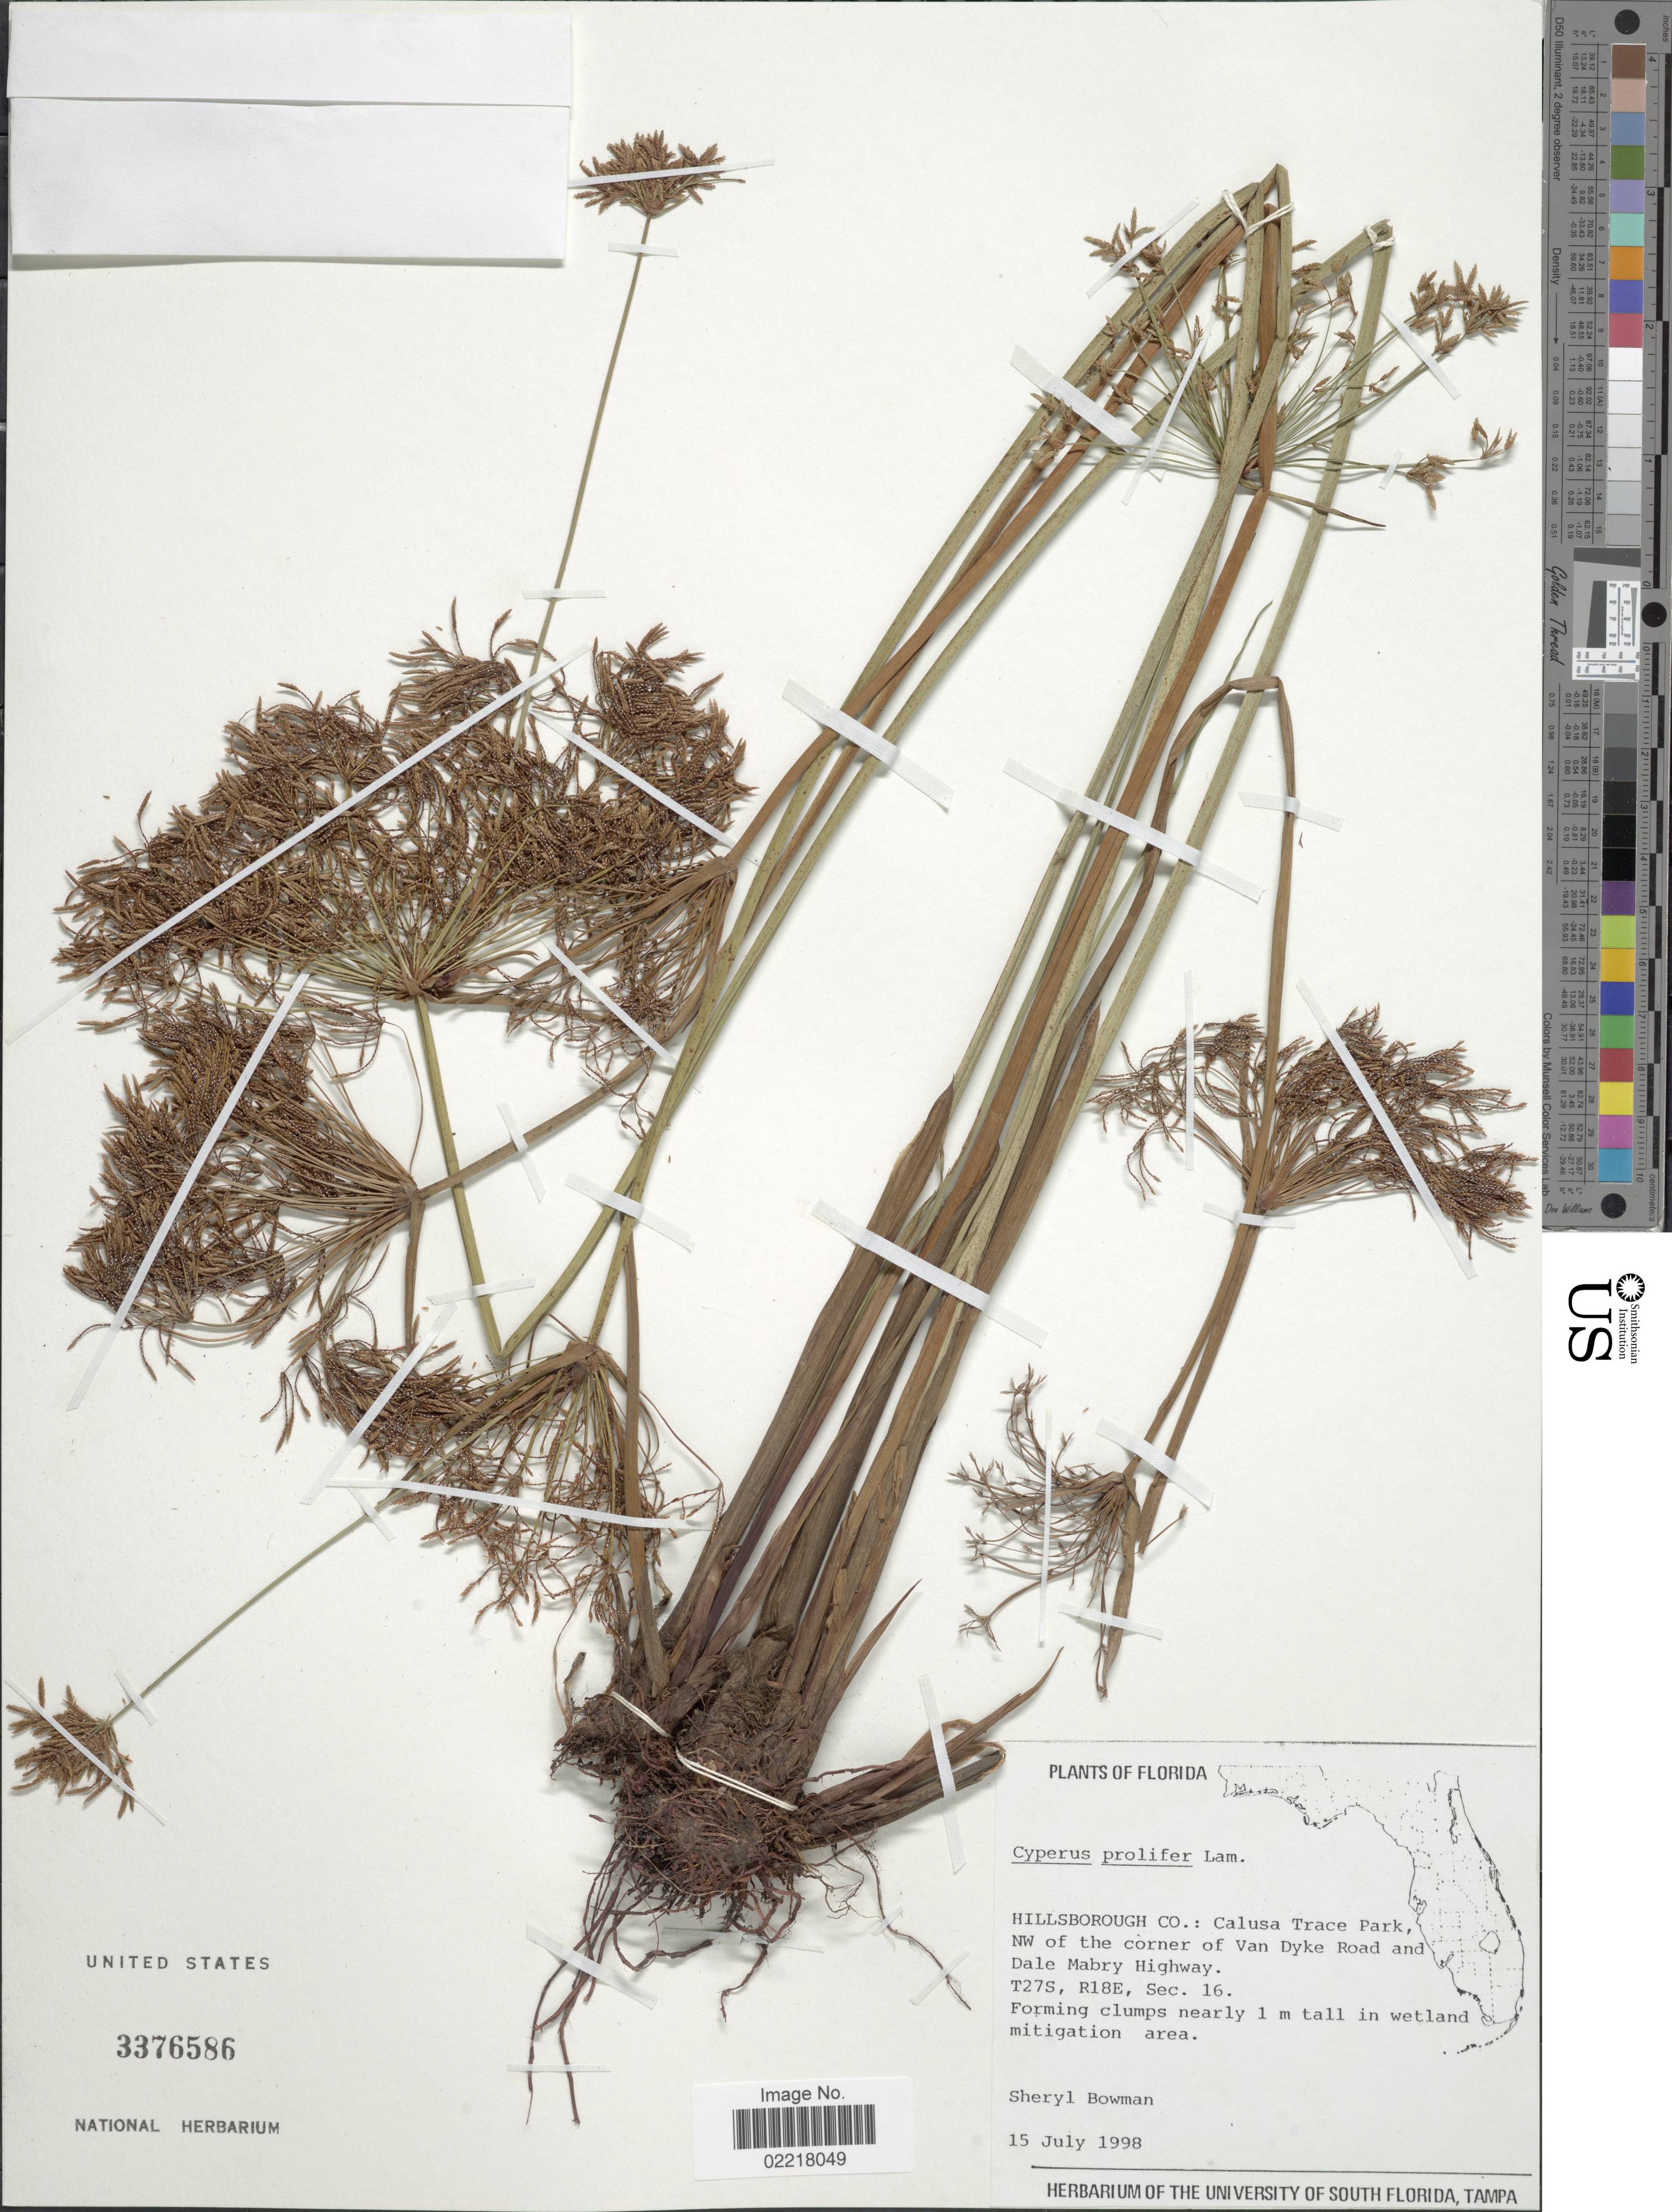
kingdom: Plantae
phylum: Tracheophyta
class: Liliopsida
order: Poales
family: Cyperaceae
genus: Cyperus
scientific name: Cyperus prolifer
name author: Lam.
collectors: S. Bowman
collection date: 1998-07-15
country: United States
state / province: Florida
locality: Hillsborough Co.: Calusa Trace Park, NW of the corner of Van Dyke Road and Dale Mabry Highway. T27S, R18E, Sec. 16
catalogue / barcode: US 3376586